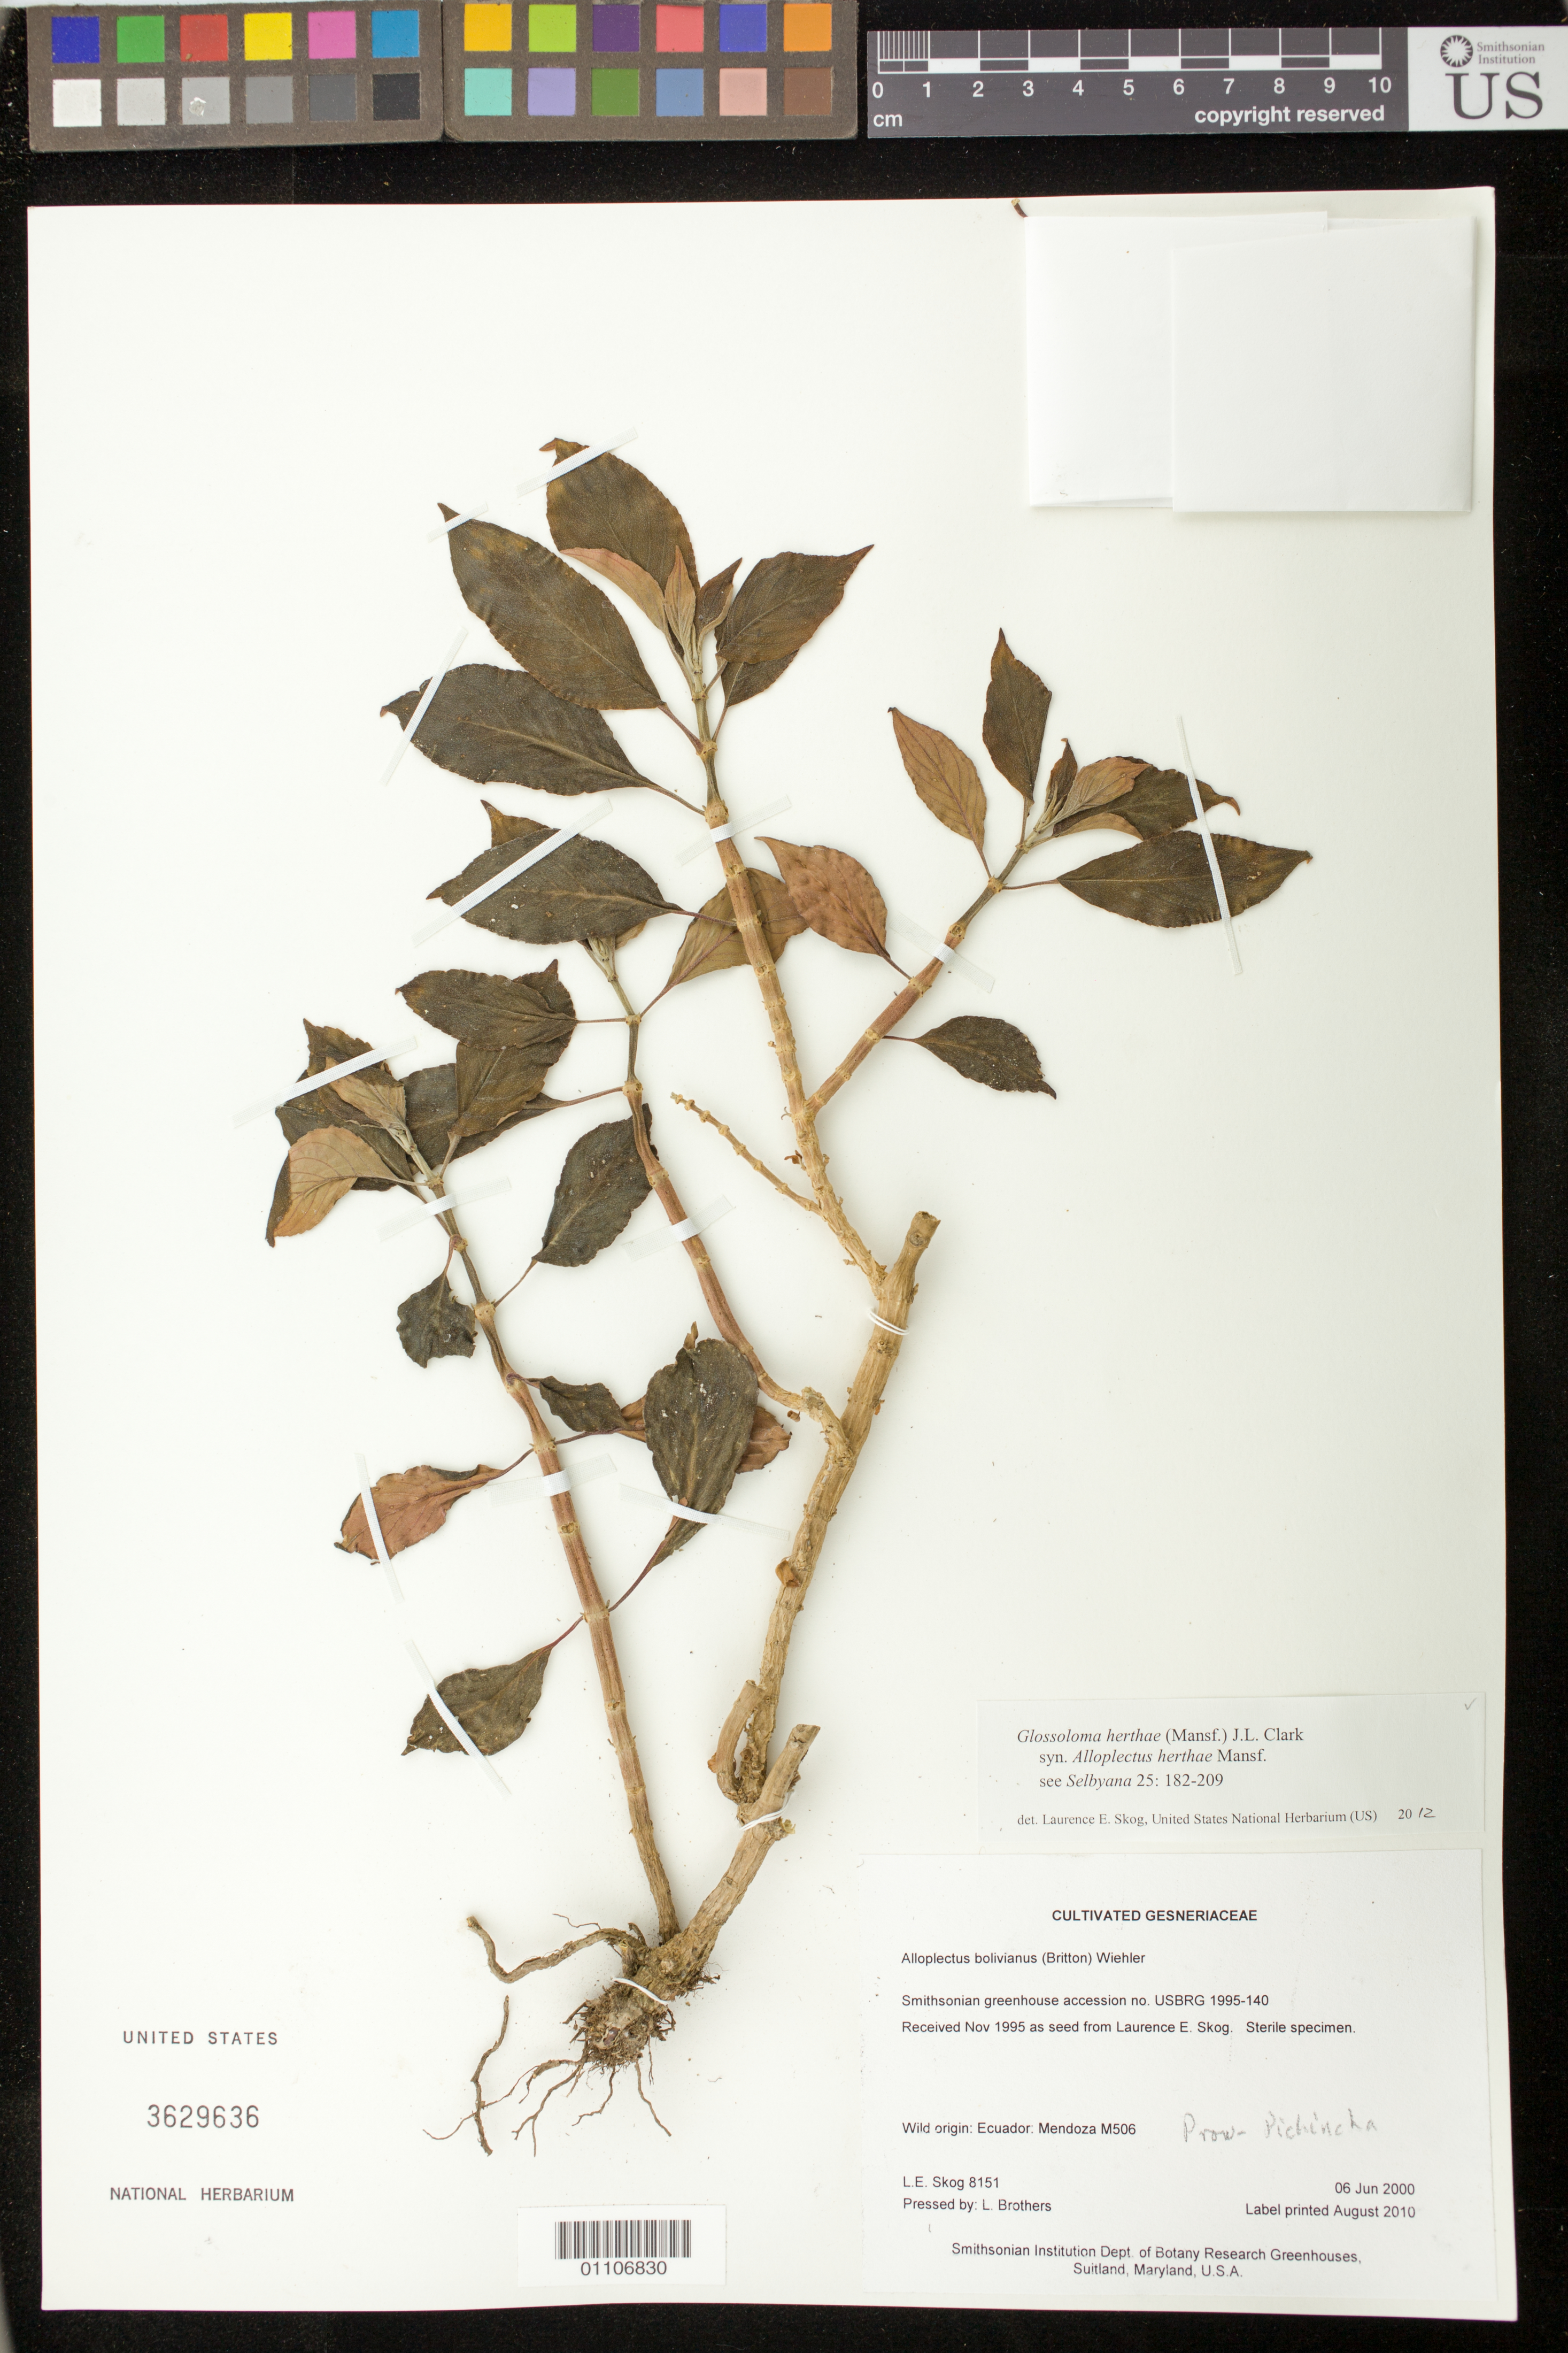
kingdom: Plantae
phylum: Tracheophyta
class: Magnoliopsida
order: Lamiales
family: Gesneriaceae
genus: Glossoloma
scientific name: Glossoloma herthae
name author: (Mansf.) J.L. Clark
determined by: Skog, Laurence E.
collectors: L. E. Skog & L. Brothers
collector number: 8151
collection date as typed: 06 Jun 2000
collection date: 2000-06-06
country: Ecuador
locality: Smithsonian Institution Dept. of Botany Research Greenhouses, Suitland, Maryland, U.S.A.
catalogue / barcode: US 3629636